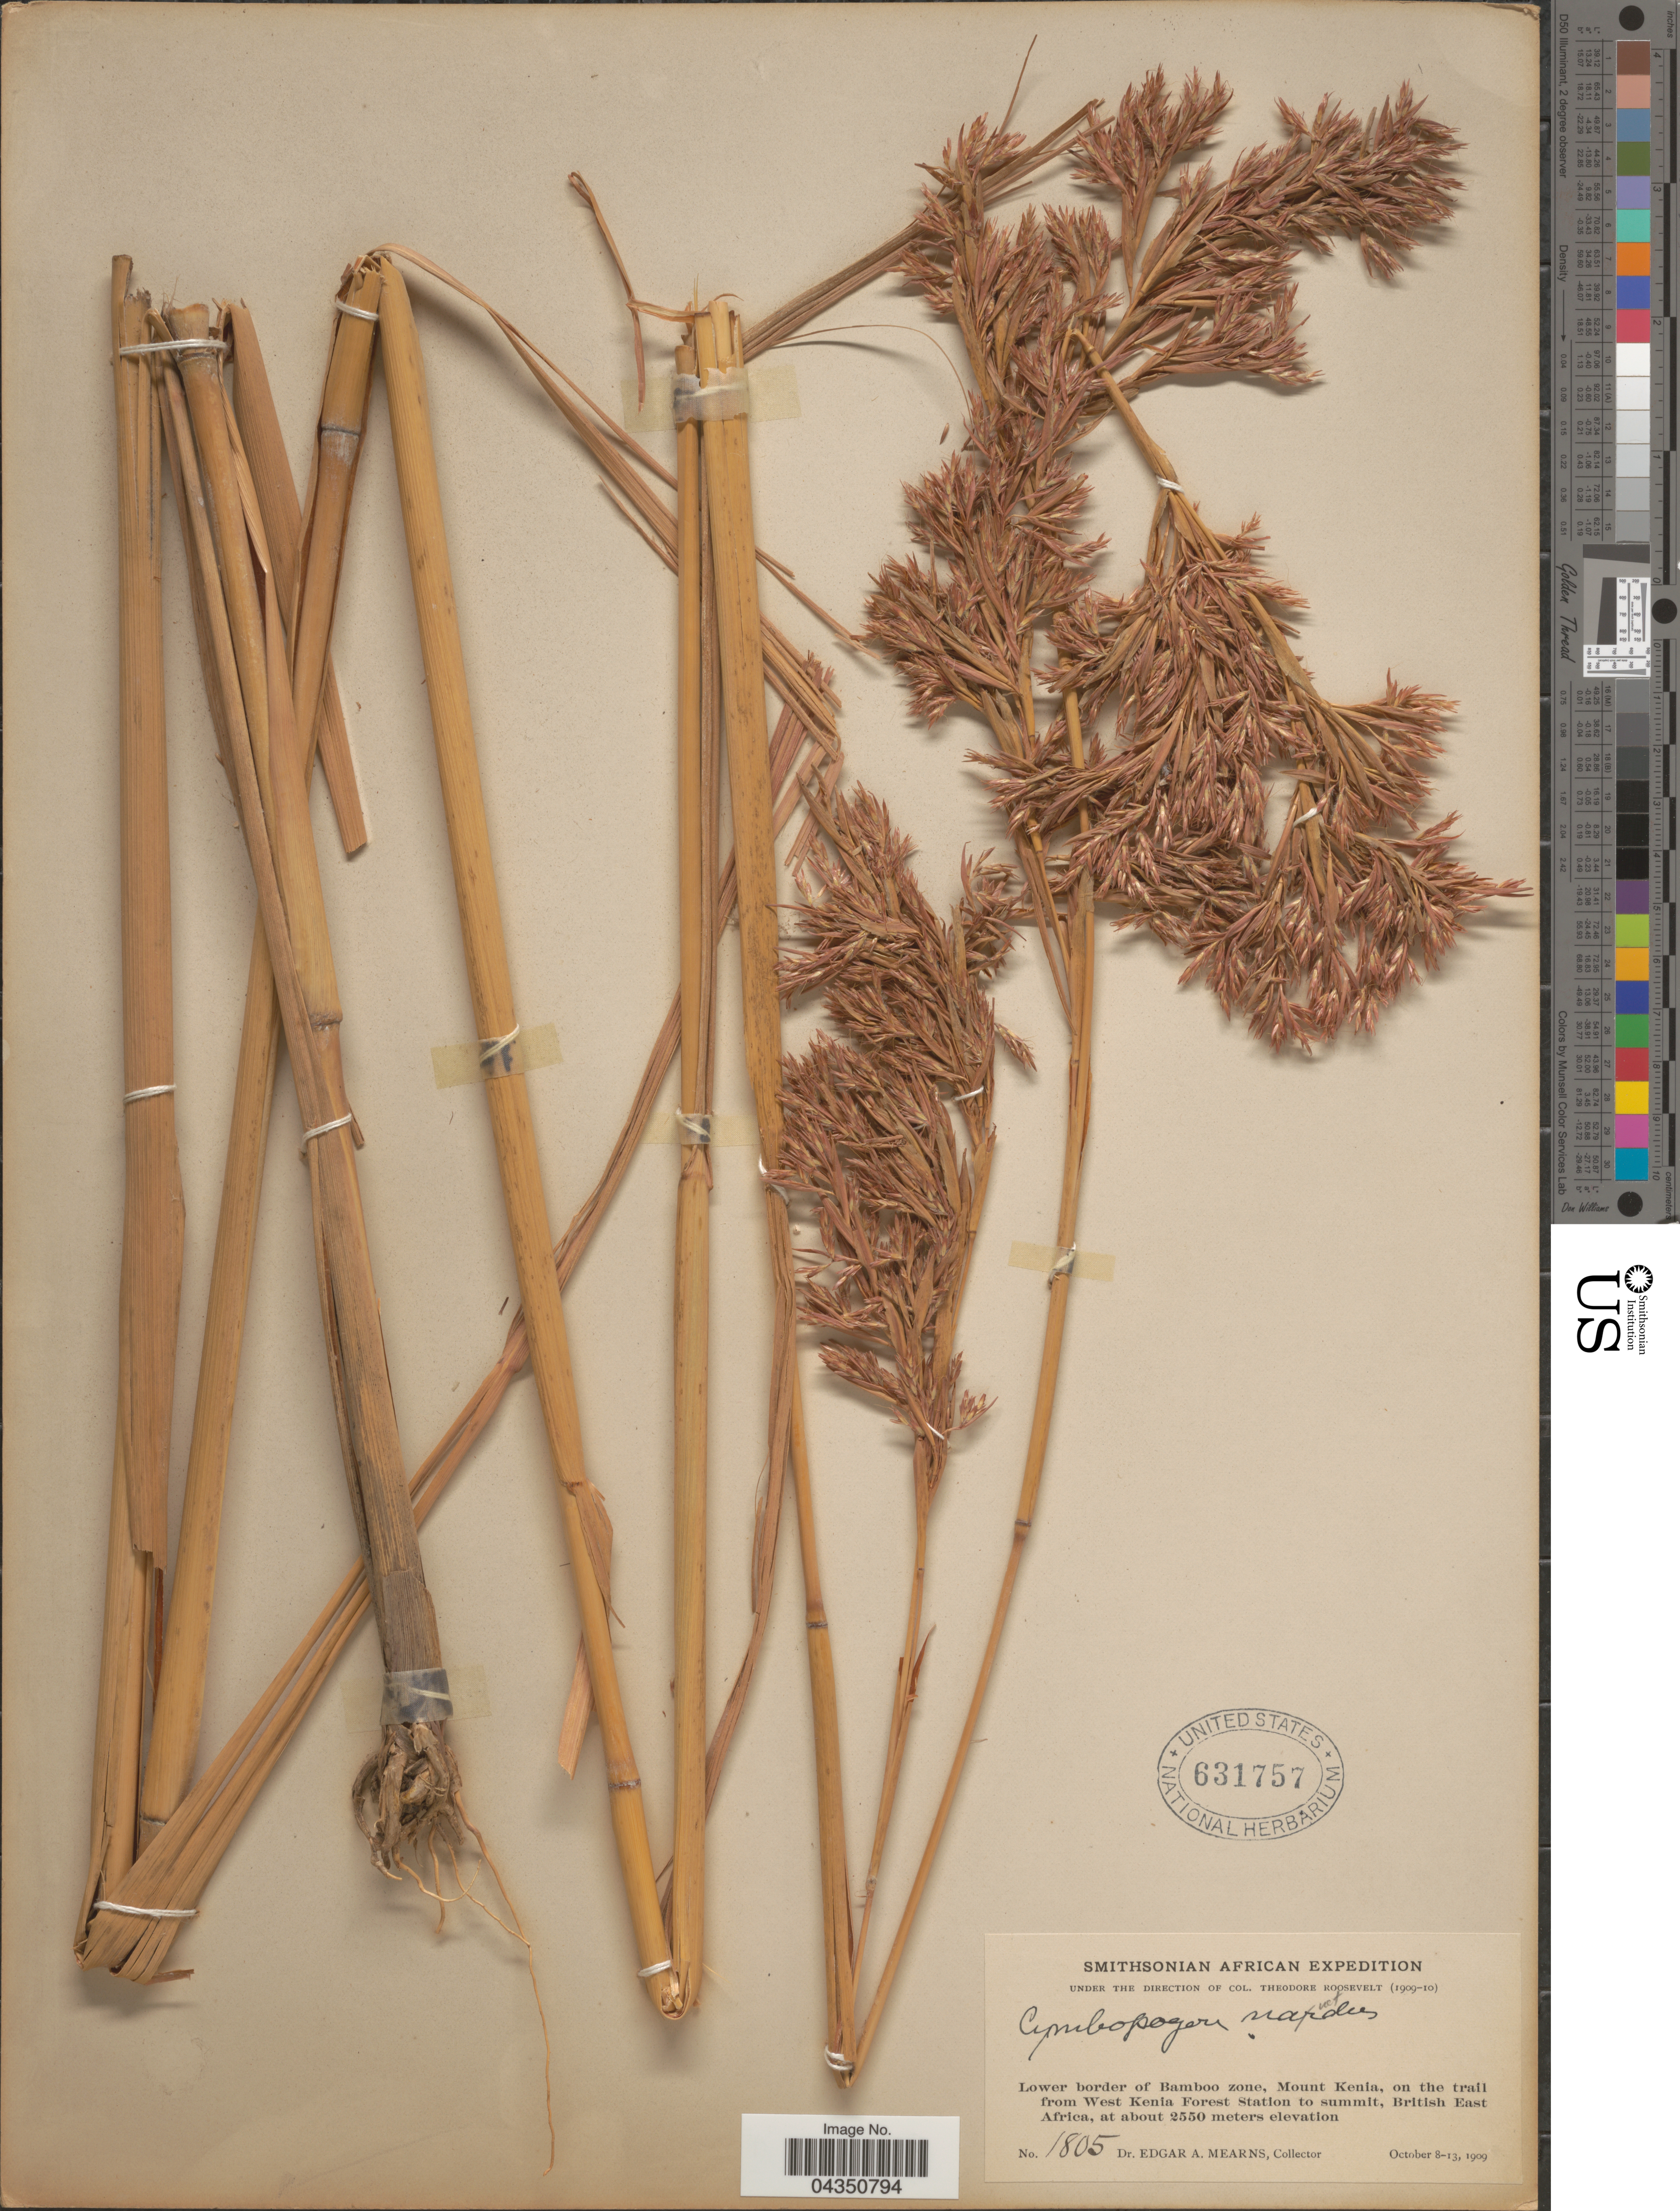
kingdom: Plantae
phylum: Tracheophyta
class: Liliopsida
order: Poales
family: Poaceae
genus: Cymbopogon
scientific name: Cymbopogon sp.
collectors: E. A. Mearns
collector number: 1805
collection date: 1909-10-08/1909-10-13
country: Kenya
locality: Smithsonian African Expedition. Lower border of Bamboo zone, Mount Kenia, on the trail from West Kenia Forest Station to summit, British East Africa.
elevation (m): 2550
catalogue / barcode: US 631757